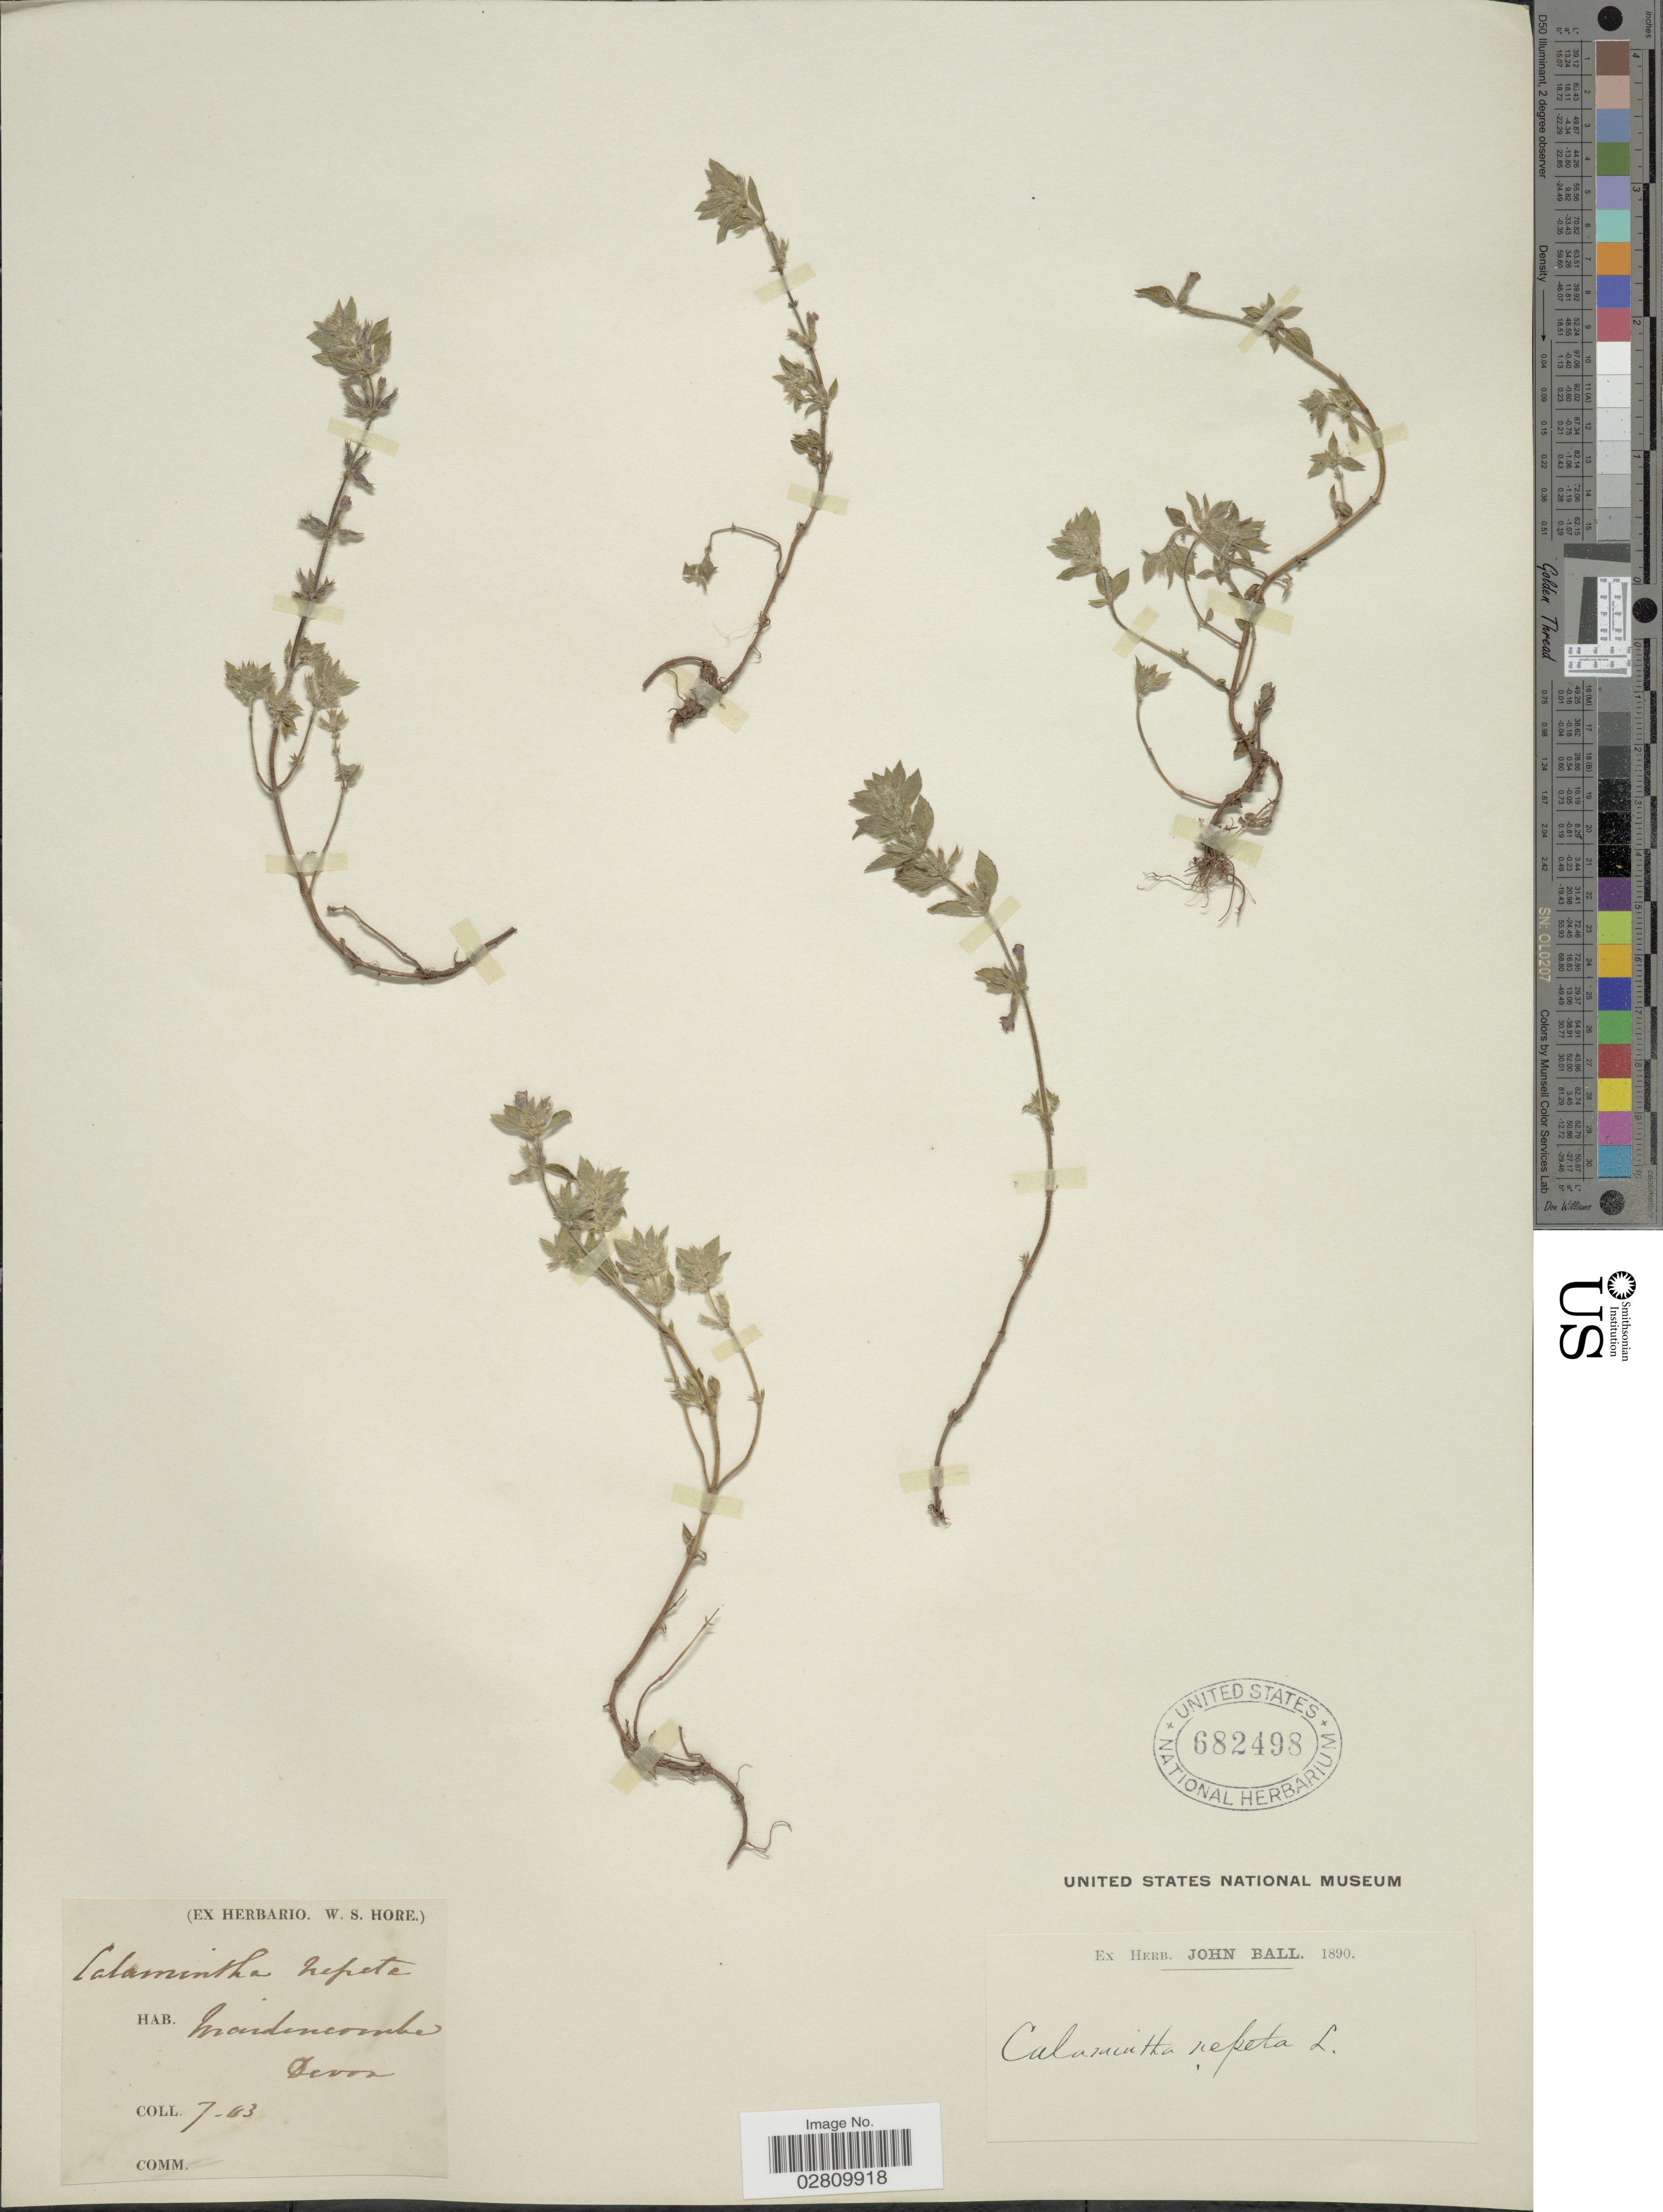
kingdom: Plantae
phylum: Tracheophyta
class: Magnoliopsida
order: Lamiales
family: Lamiaceae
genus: Clinopodium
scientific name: Clinopodium nepeta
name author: (L.) Kuntze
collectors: ex herb. W. S. Hore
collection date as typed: Transcribed d/m/y: /7/63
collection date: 1863-07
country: United Kingdom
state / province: England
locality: Maidencombe, Devon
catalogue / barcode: US 682498